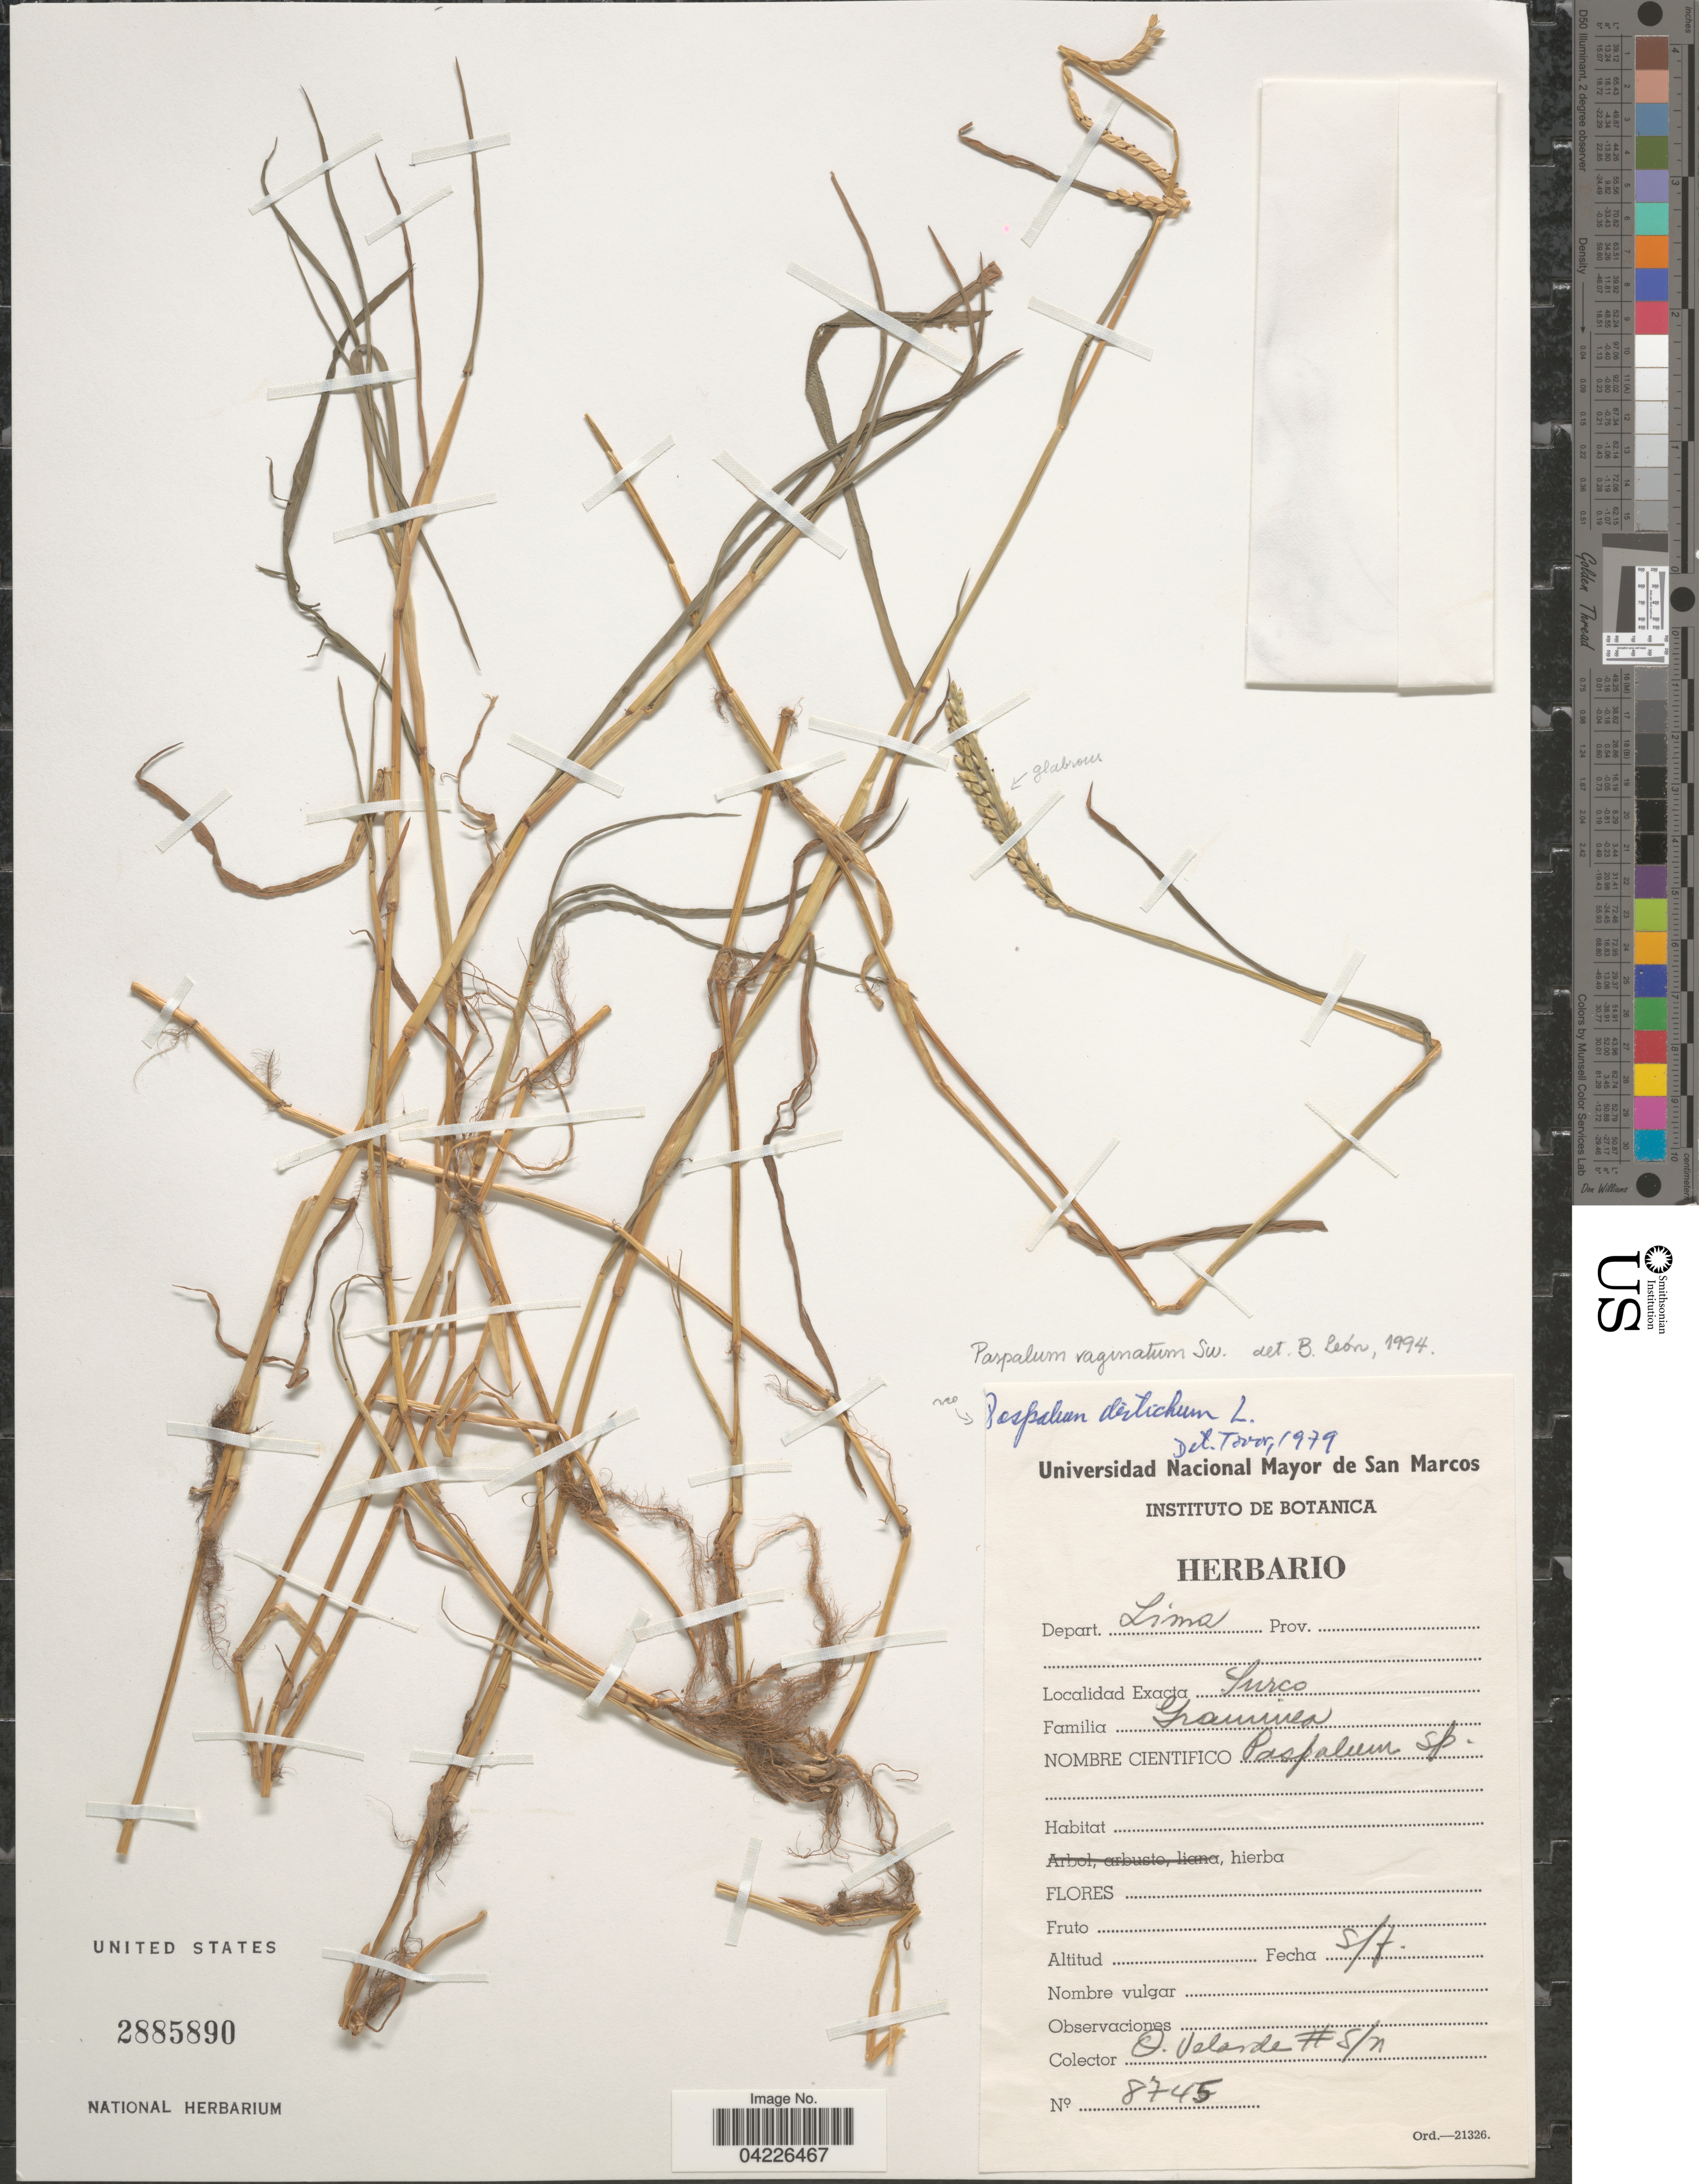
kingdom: Plantae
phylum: Tracheophyta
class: Liliopsida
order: Poales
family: Poaceae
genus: Paspalum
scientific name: Paspalum vaginatum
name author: Sw.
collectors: O. Velarde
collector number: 8745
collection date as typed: Transcribed d/m/y: /5/7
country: Peru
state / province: Lima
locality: Depart. Lima. Surco.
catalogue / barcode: US 2885890